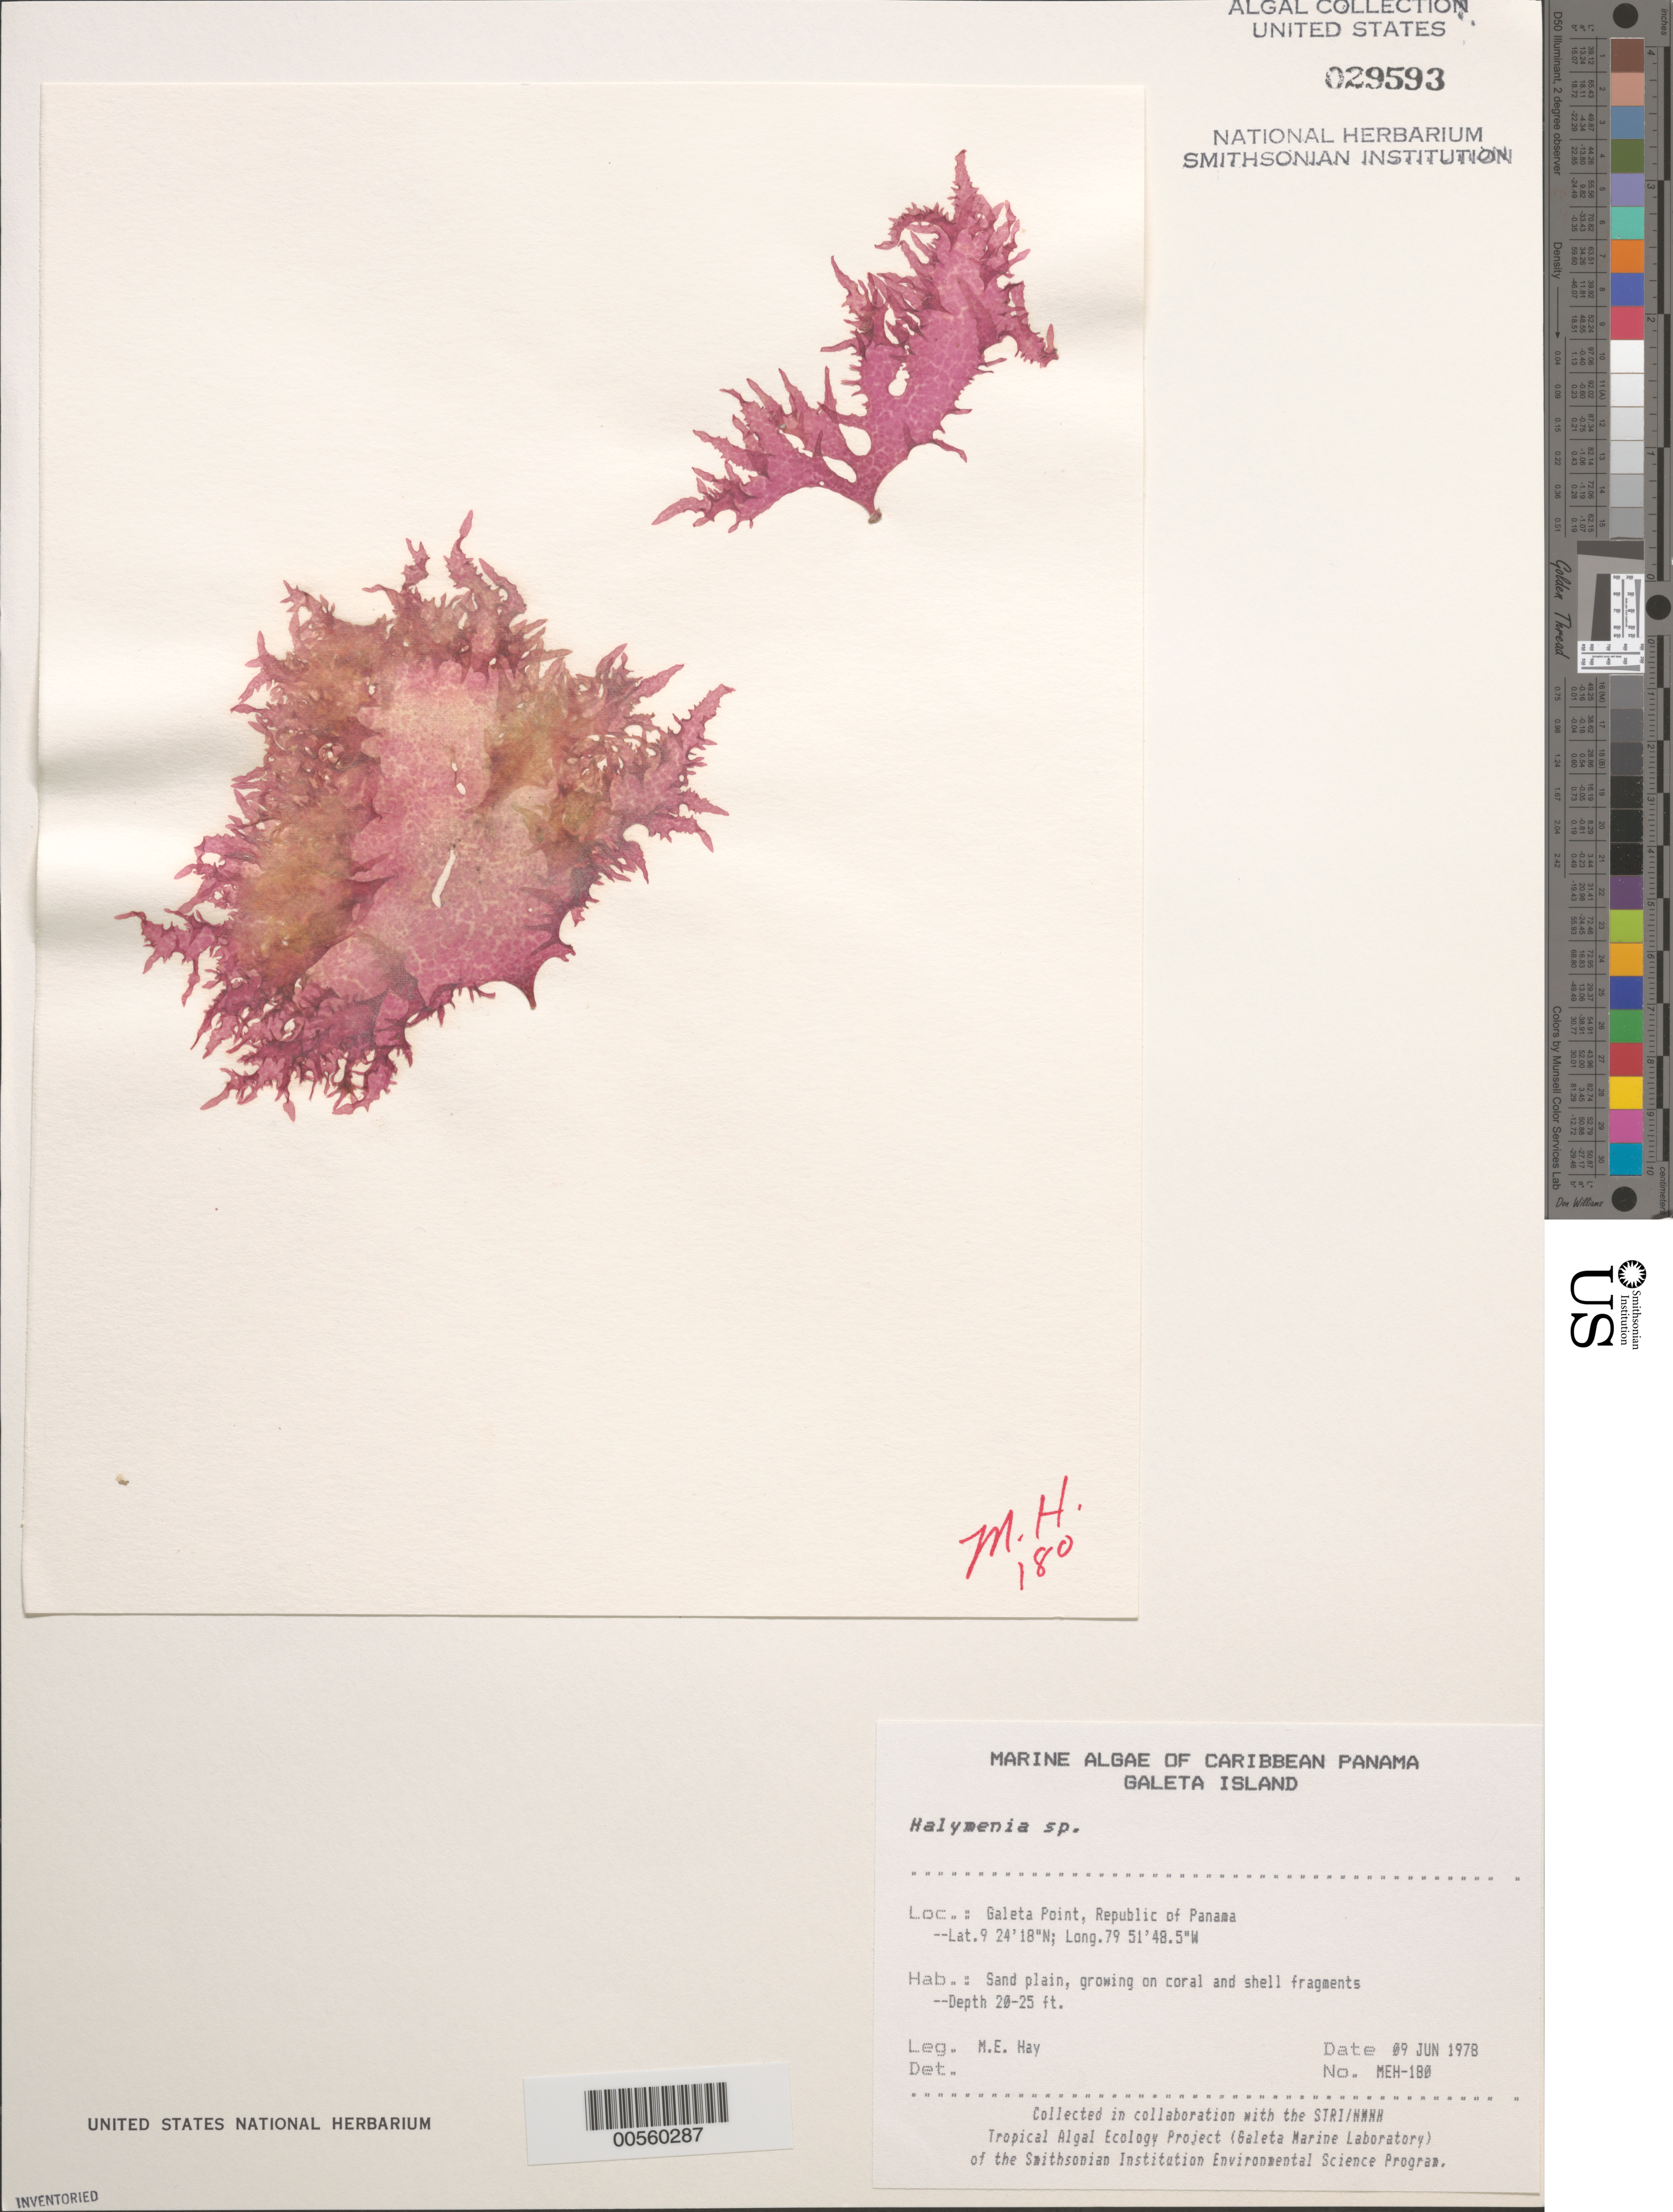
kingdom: Plantae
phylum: Rhodophyta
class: Florideophyceae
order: Halymeniales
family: Halymeniaceae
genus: Halymenia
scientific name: Halymenia sp.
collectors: M. E. Hay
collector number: MEH-180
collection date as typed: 09 Jun 1978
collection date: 1978-06-09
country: Panama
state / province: Colón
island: Galeta Island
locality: Galeta Point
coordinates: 9 24' 18" N, 79 51' 48.5" W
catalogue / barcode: US 29593